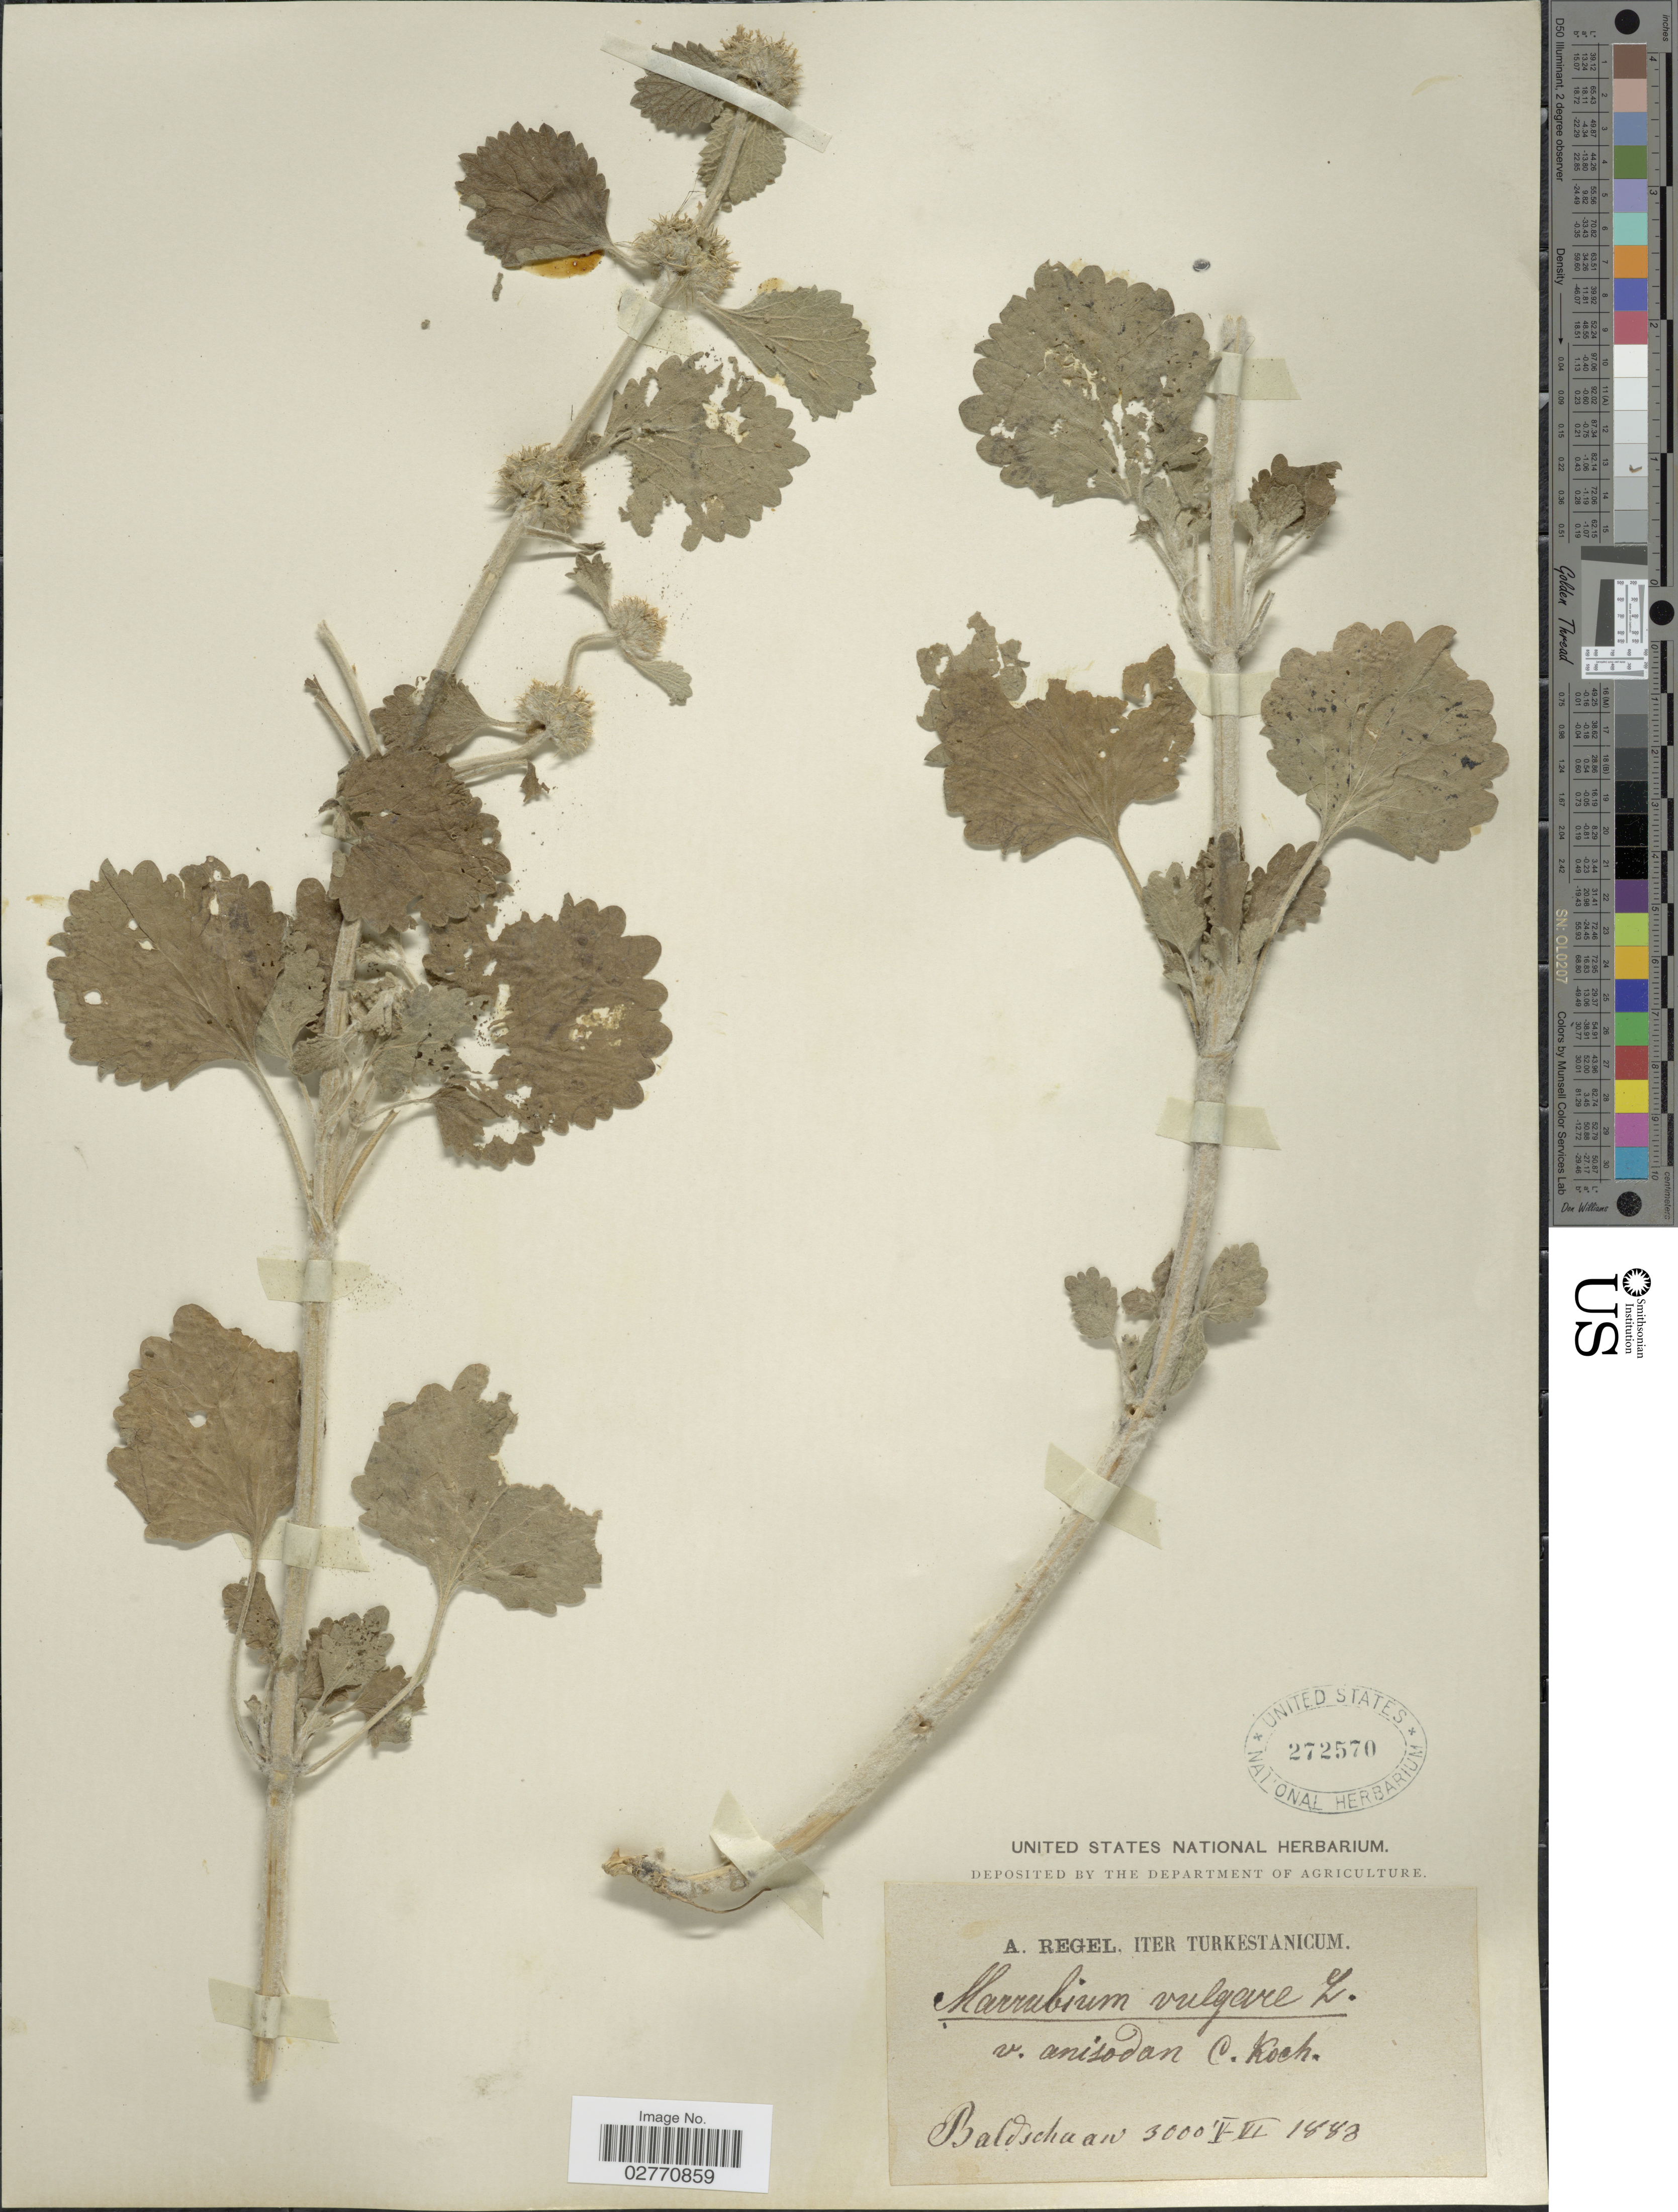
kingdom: Plantae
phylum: Tracheophyta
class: Magnoliopsida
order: Lamiales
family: Lamiaceae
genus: Marrubium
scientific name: Marrubium vulgare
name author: L.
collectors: A. Regel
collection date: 1883-05/1883-06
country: Uzbekistan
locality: Baldschaan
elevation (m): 914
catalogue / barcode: US 272570